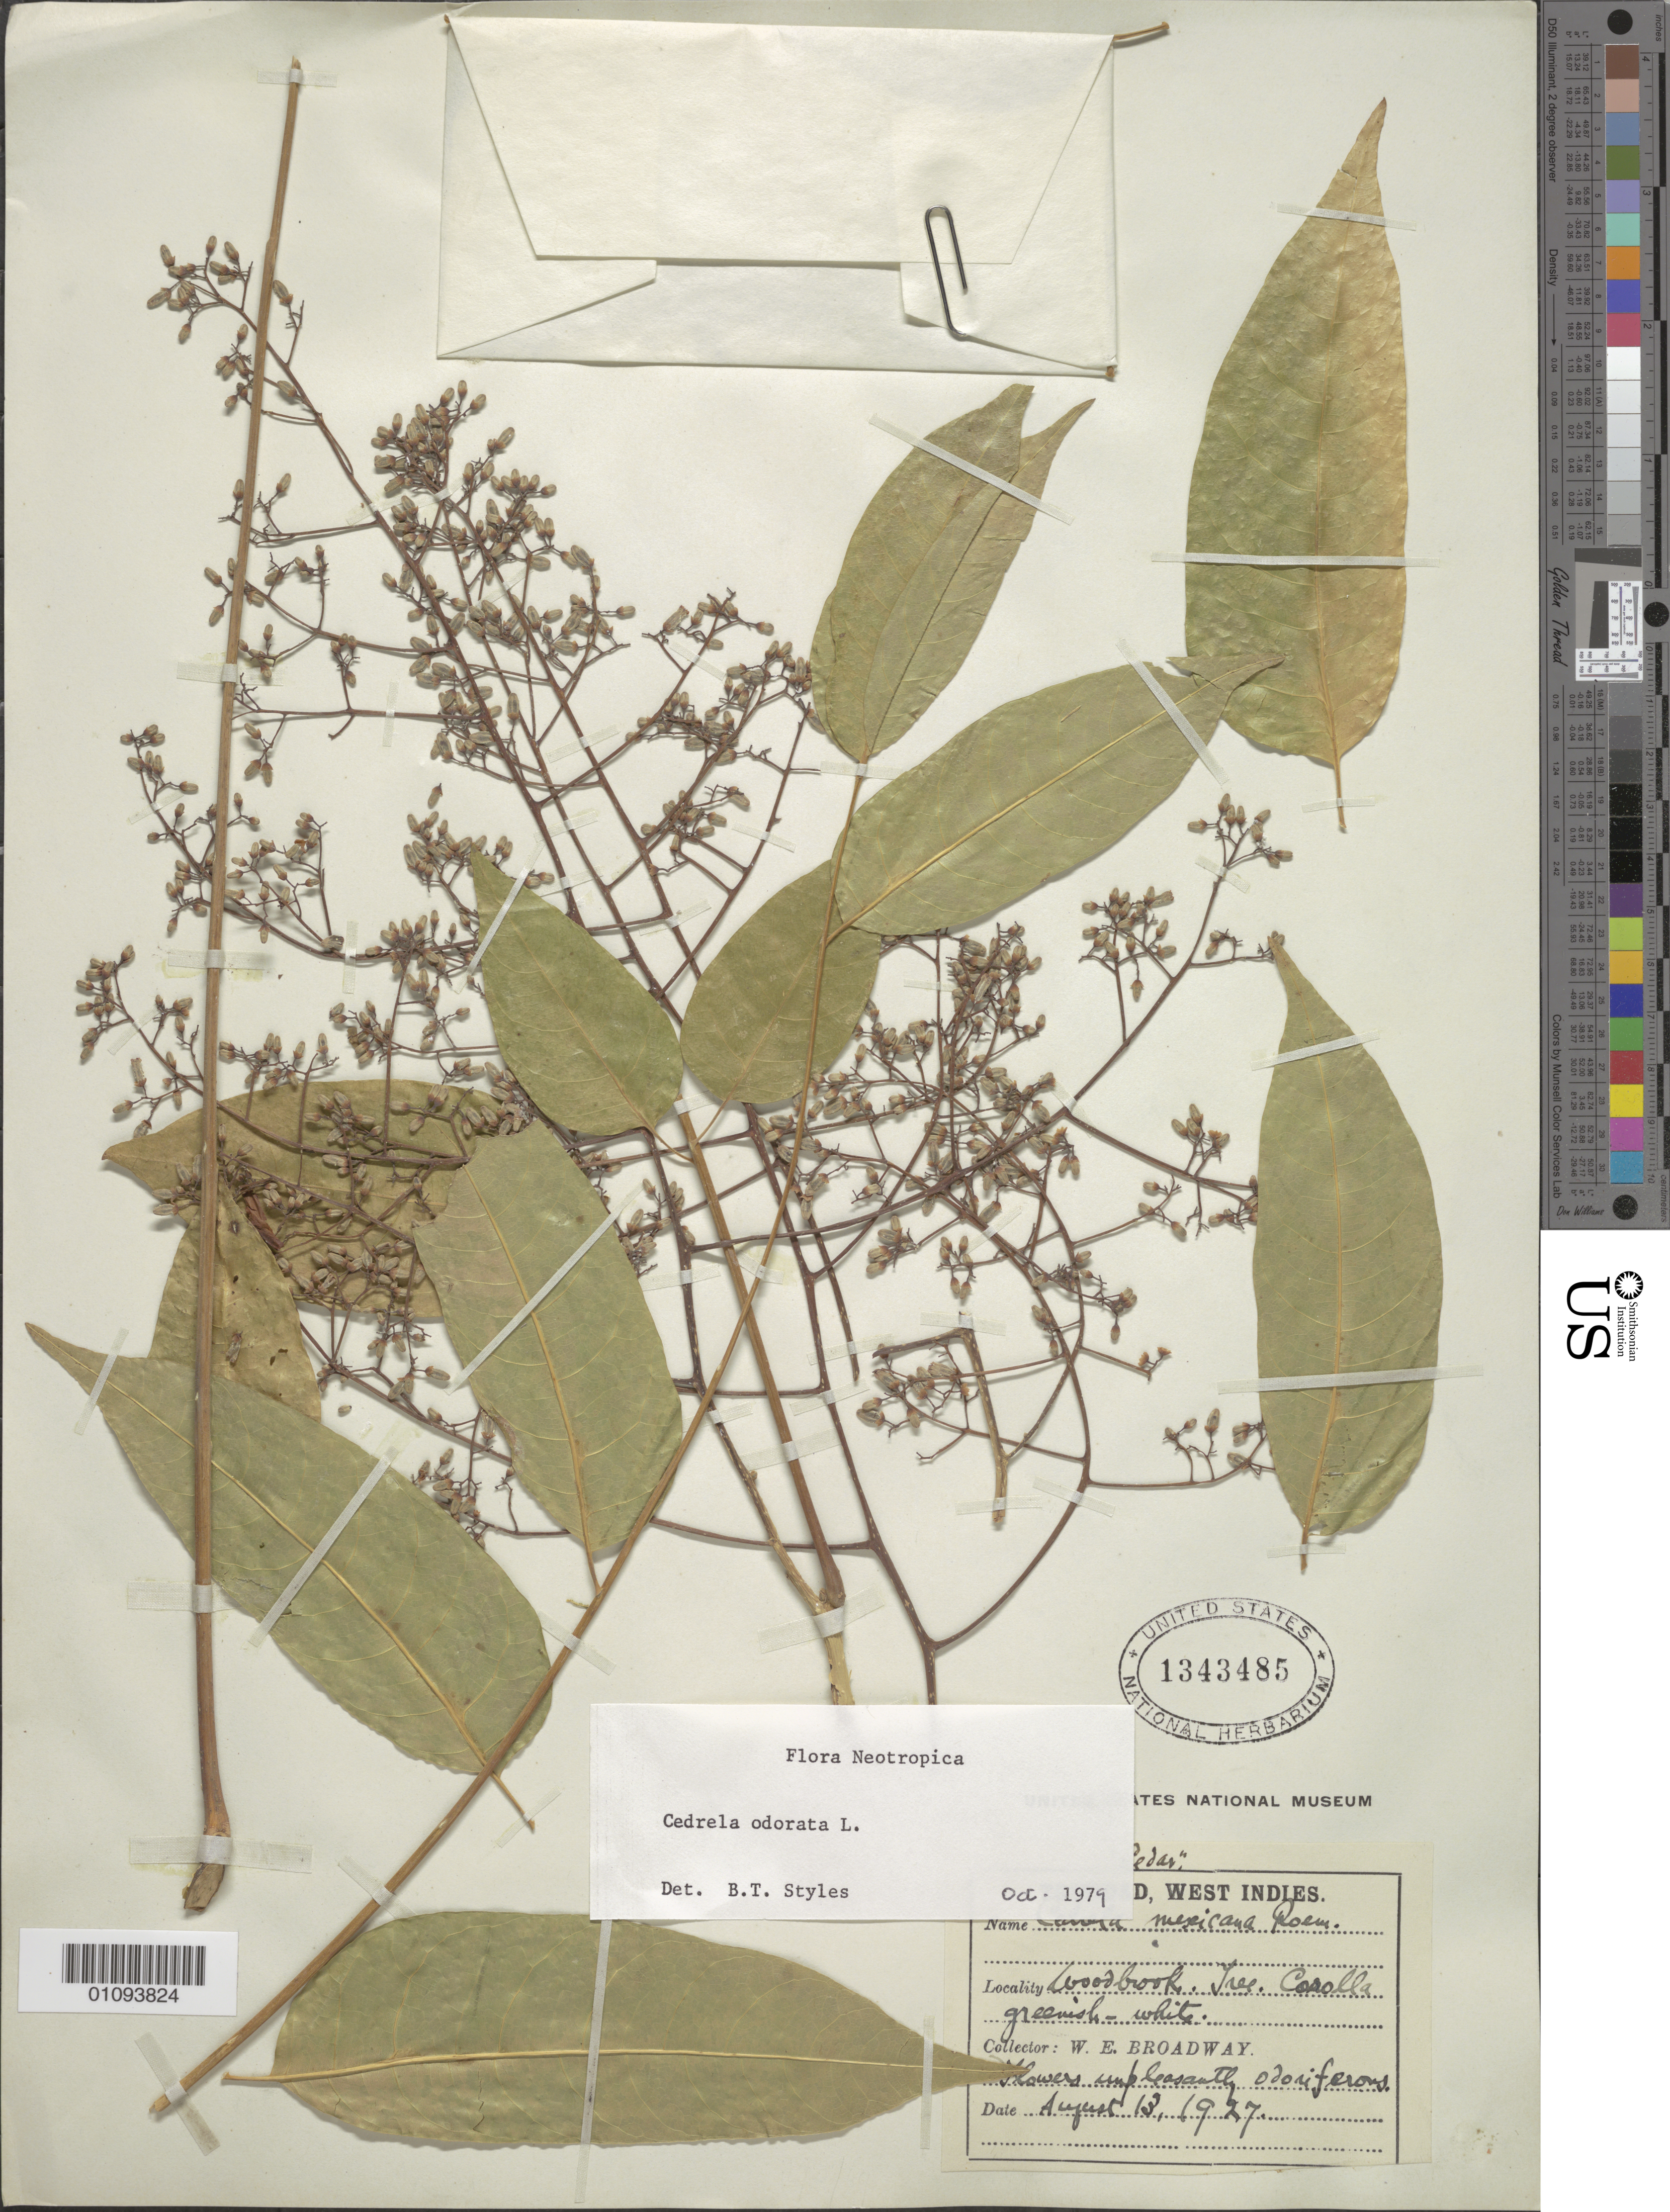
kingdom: Plantae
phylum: Tracheophyta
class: Magnoliopsida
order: Sapindales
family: Meliaceae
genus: Cedrela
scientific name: Cedrela odorata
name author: L.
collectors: W. E. Broadway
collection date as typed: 13 Aug 1927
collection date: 1927-08-13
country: Trinidad and Tobago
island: Trinidad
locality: Woodbrook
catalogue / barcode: US 1343485